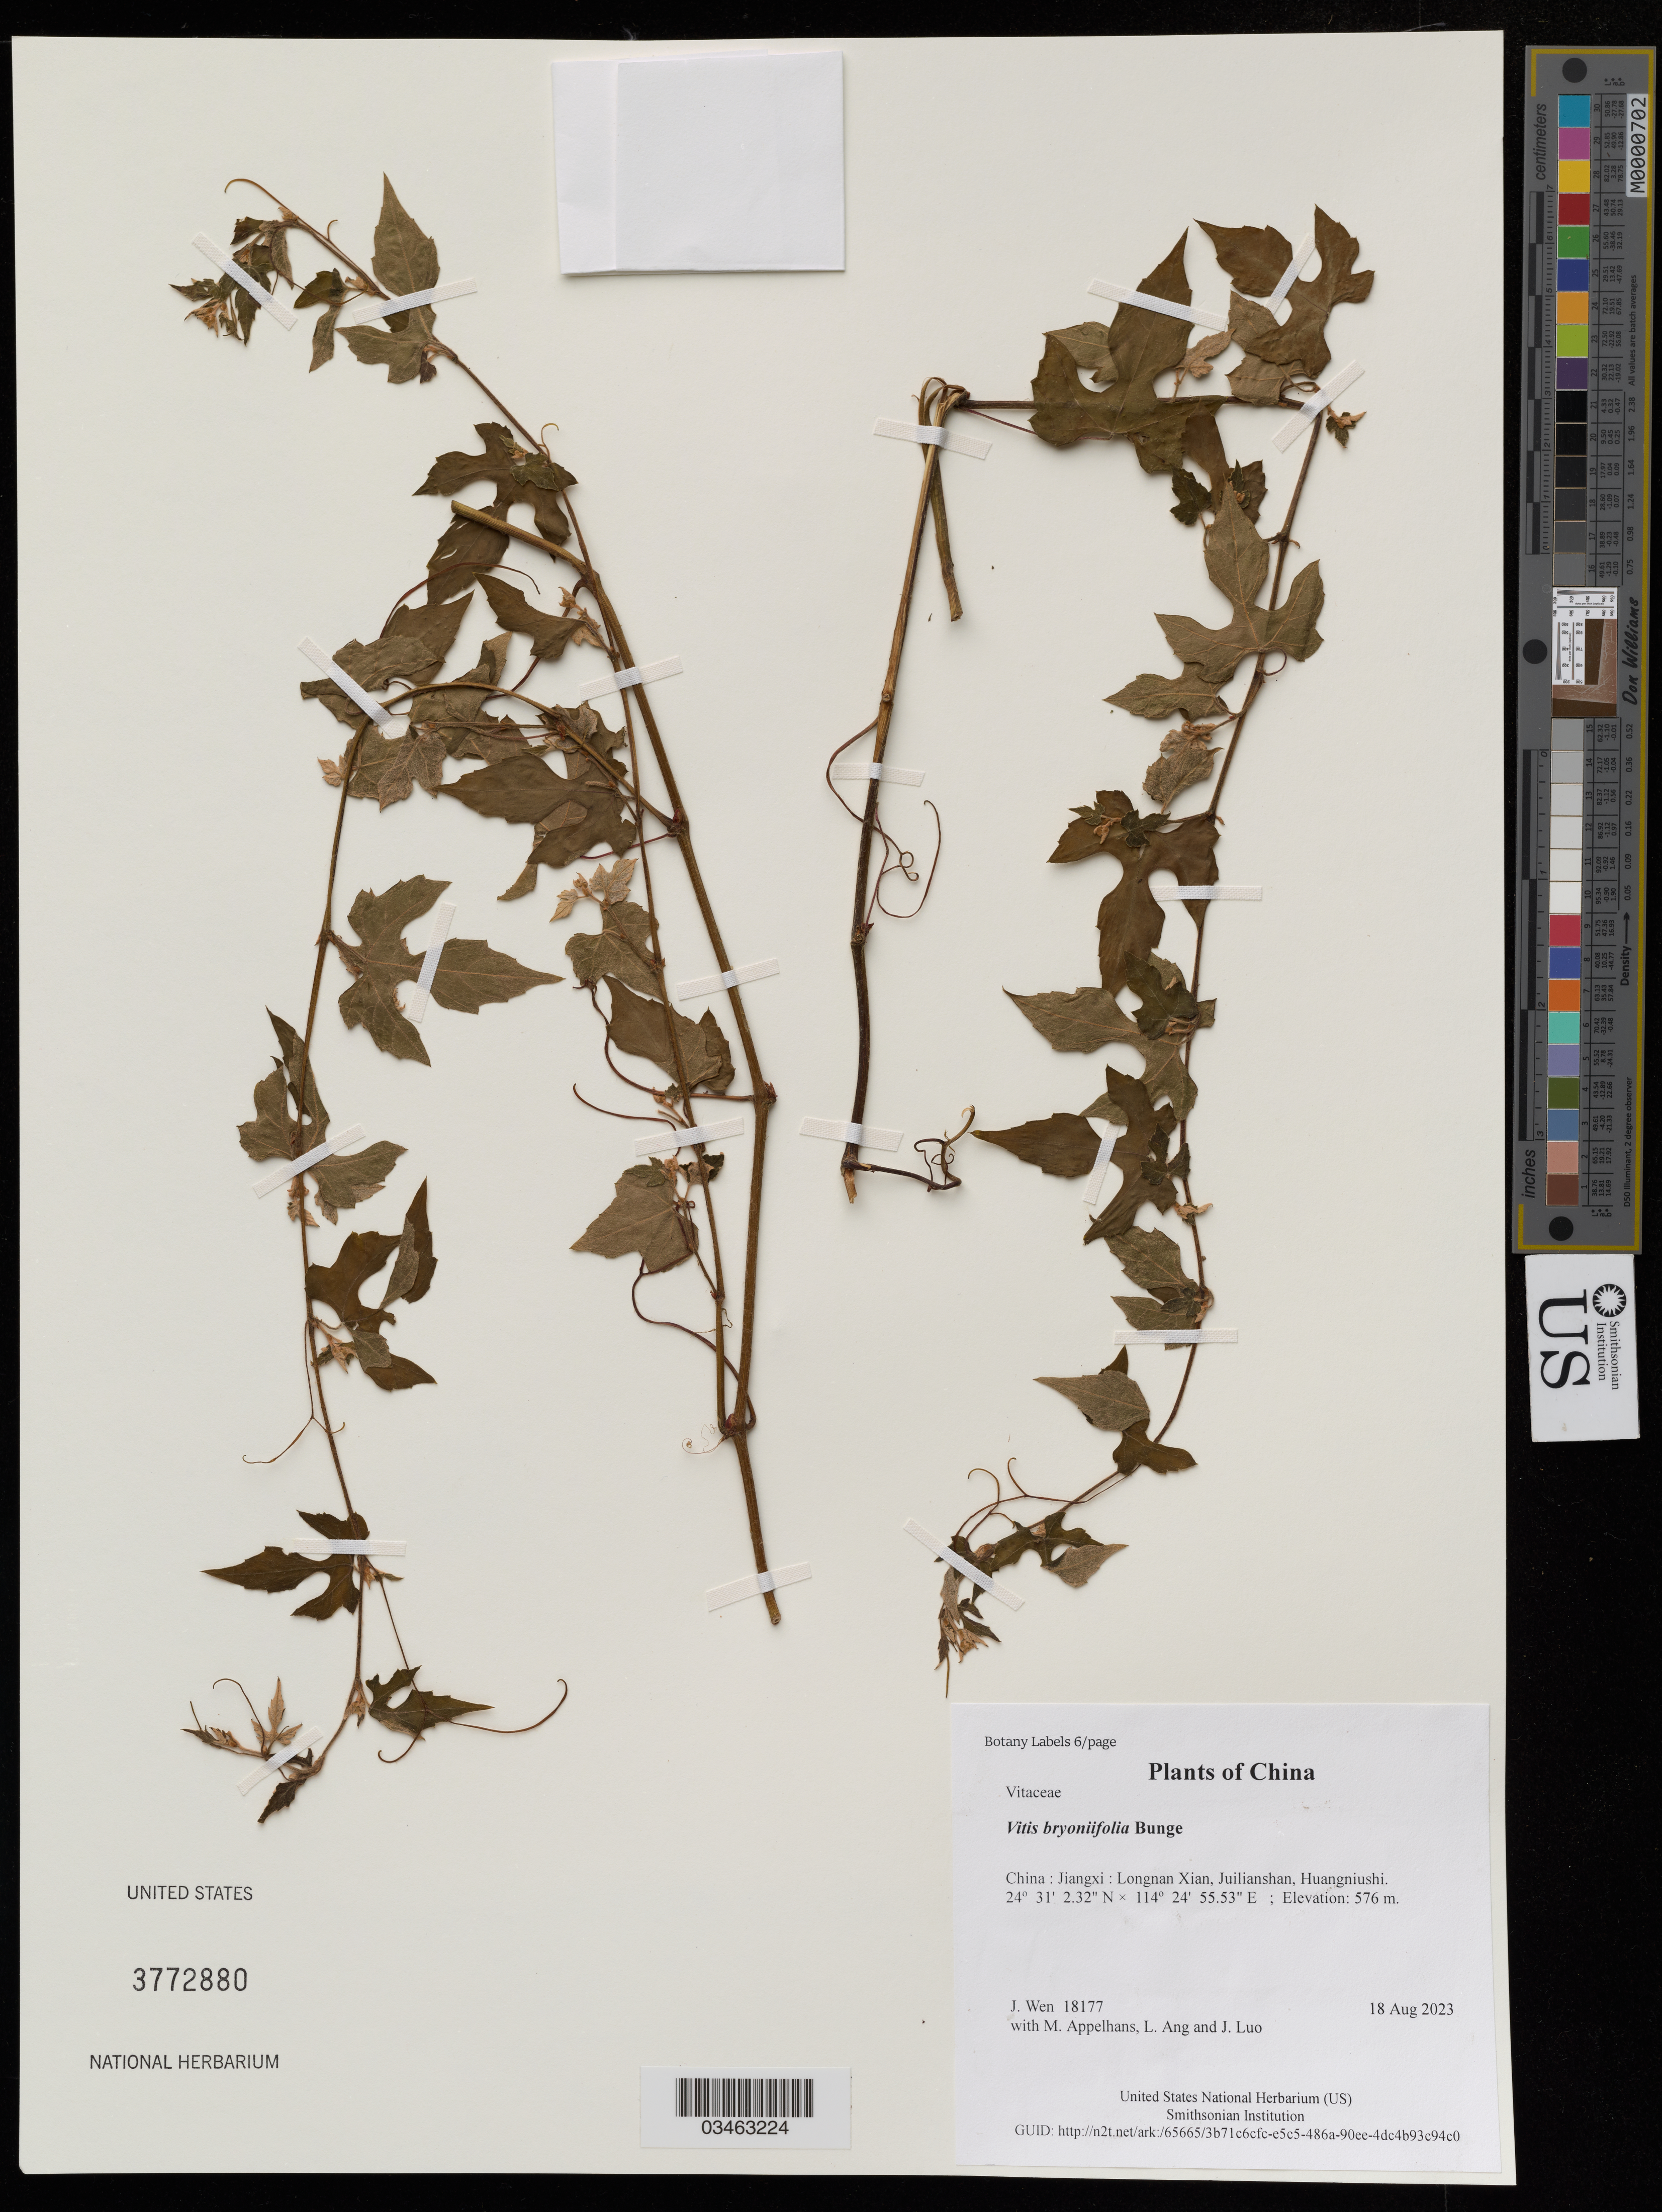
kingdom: Plantae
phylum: Tracheophyta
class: Magnoliopsida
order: Vitales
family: Vitaceae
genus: Vitis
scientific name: Vitis bryoniifolia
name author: Bunge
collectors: J. Wen, M. Appelhans, L. Ang & J. Luo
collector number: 18177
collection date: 2023-08-18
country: China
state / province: Jiangxi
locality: Longnan Xian, Juilianshan, Huangniushi.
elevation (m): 576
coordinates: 24.517312 N, 114.415424 E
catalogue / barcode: US 3772880